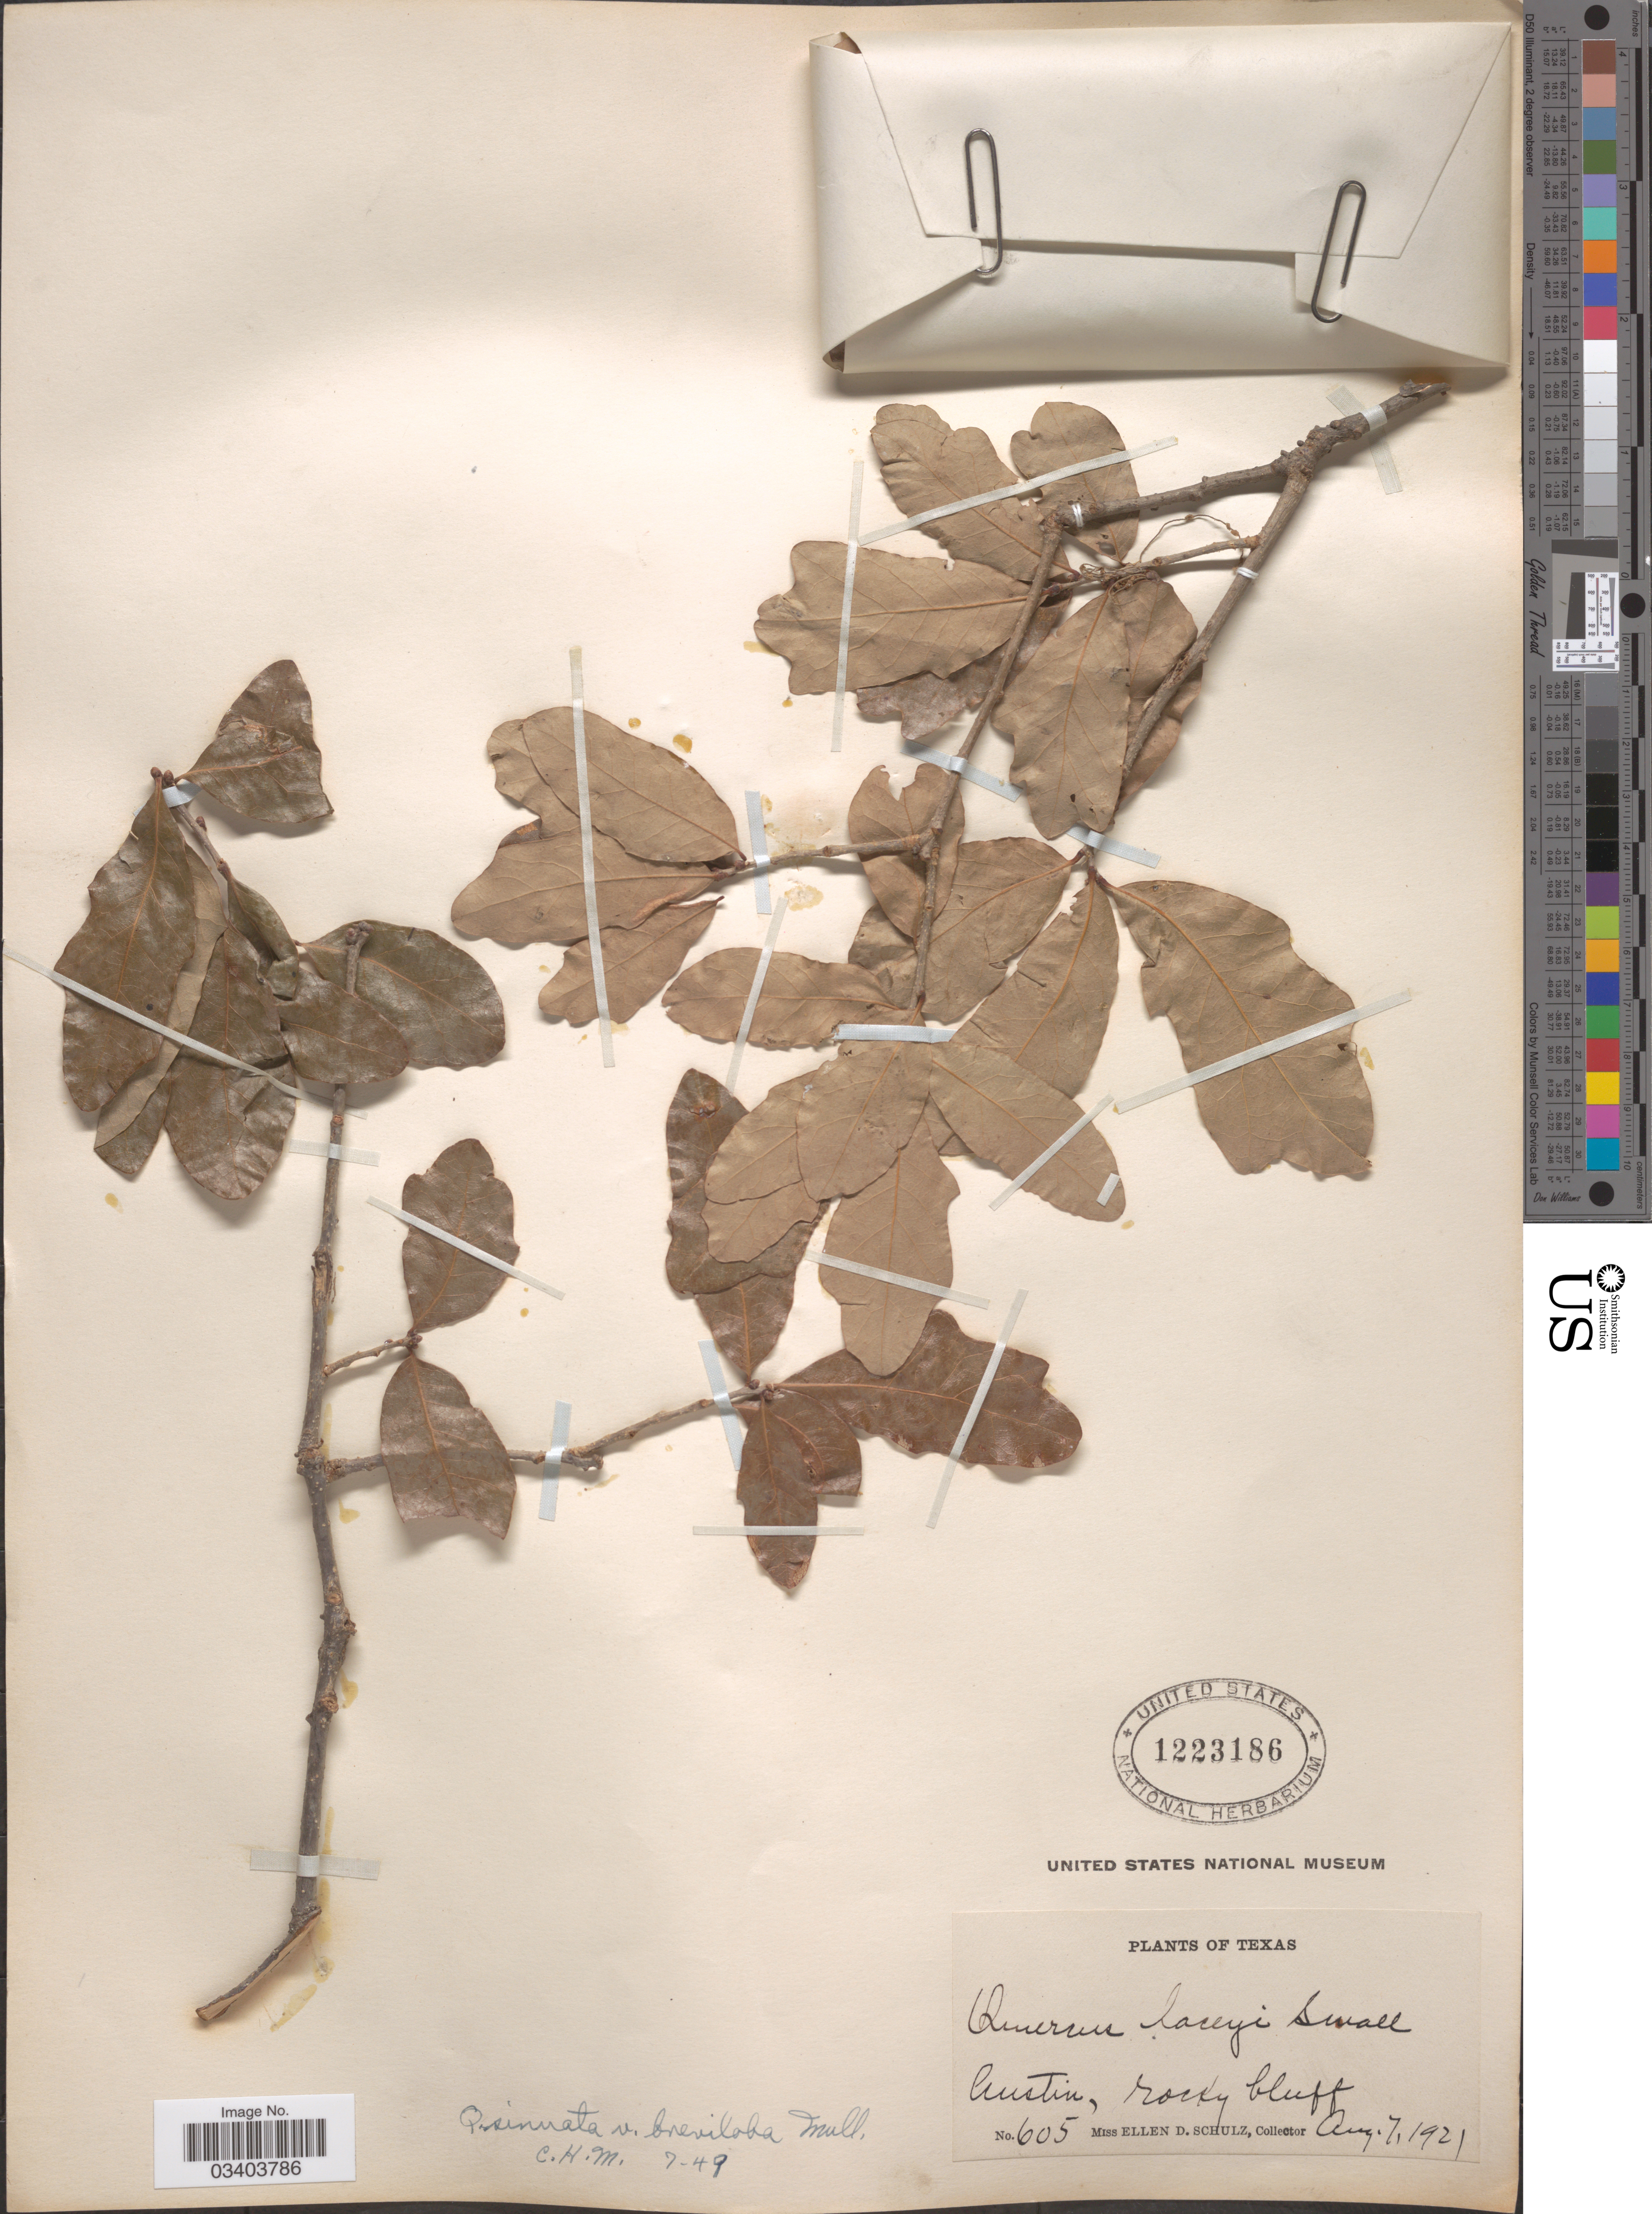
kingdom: Plantae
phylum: Tracheophyta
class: Magnoliopsida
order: Fagales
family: Fagaceae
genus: Quercus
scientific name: Quercus breviloba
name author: (Torr.) Sarg.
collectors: E. D. Schulz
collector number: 605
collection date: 1921-08-07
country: United States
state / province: Texas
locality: Austin.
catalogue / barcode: US 1223186